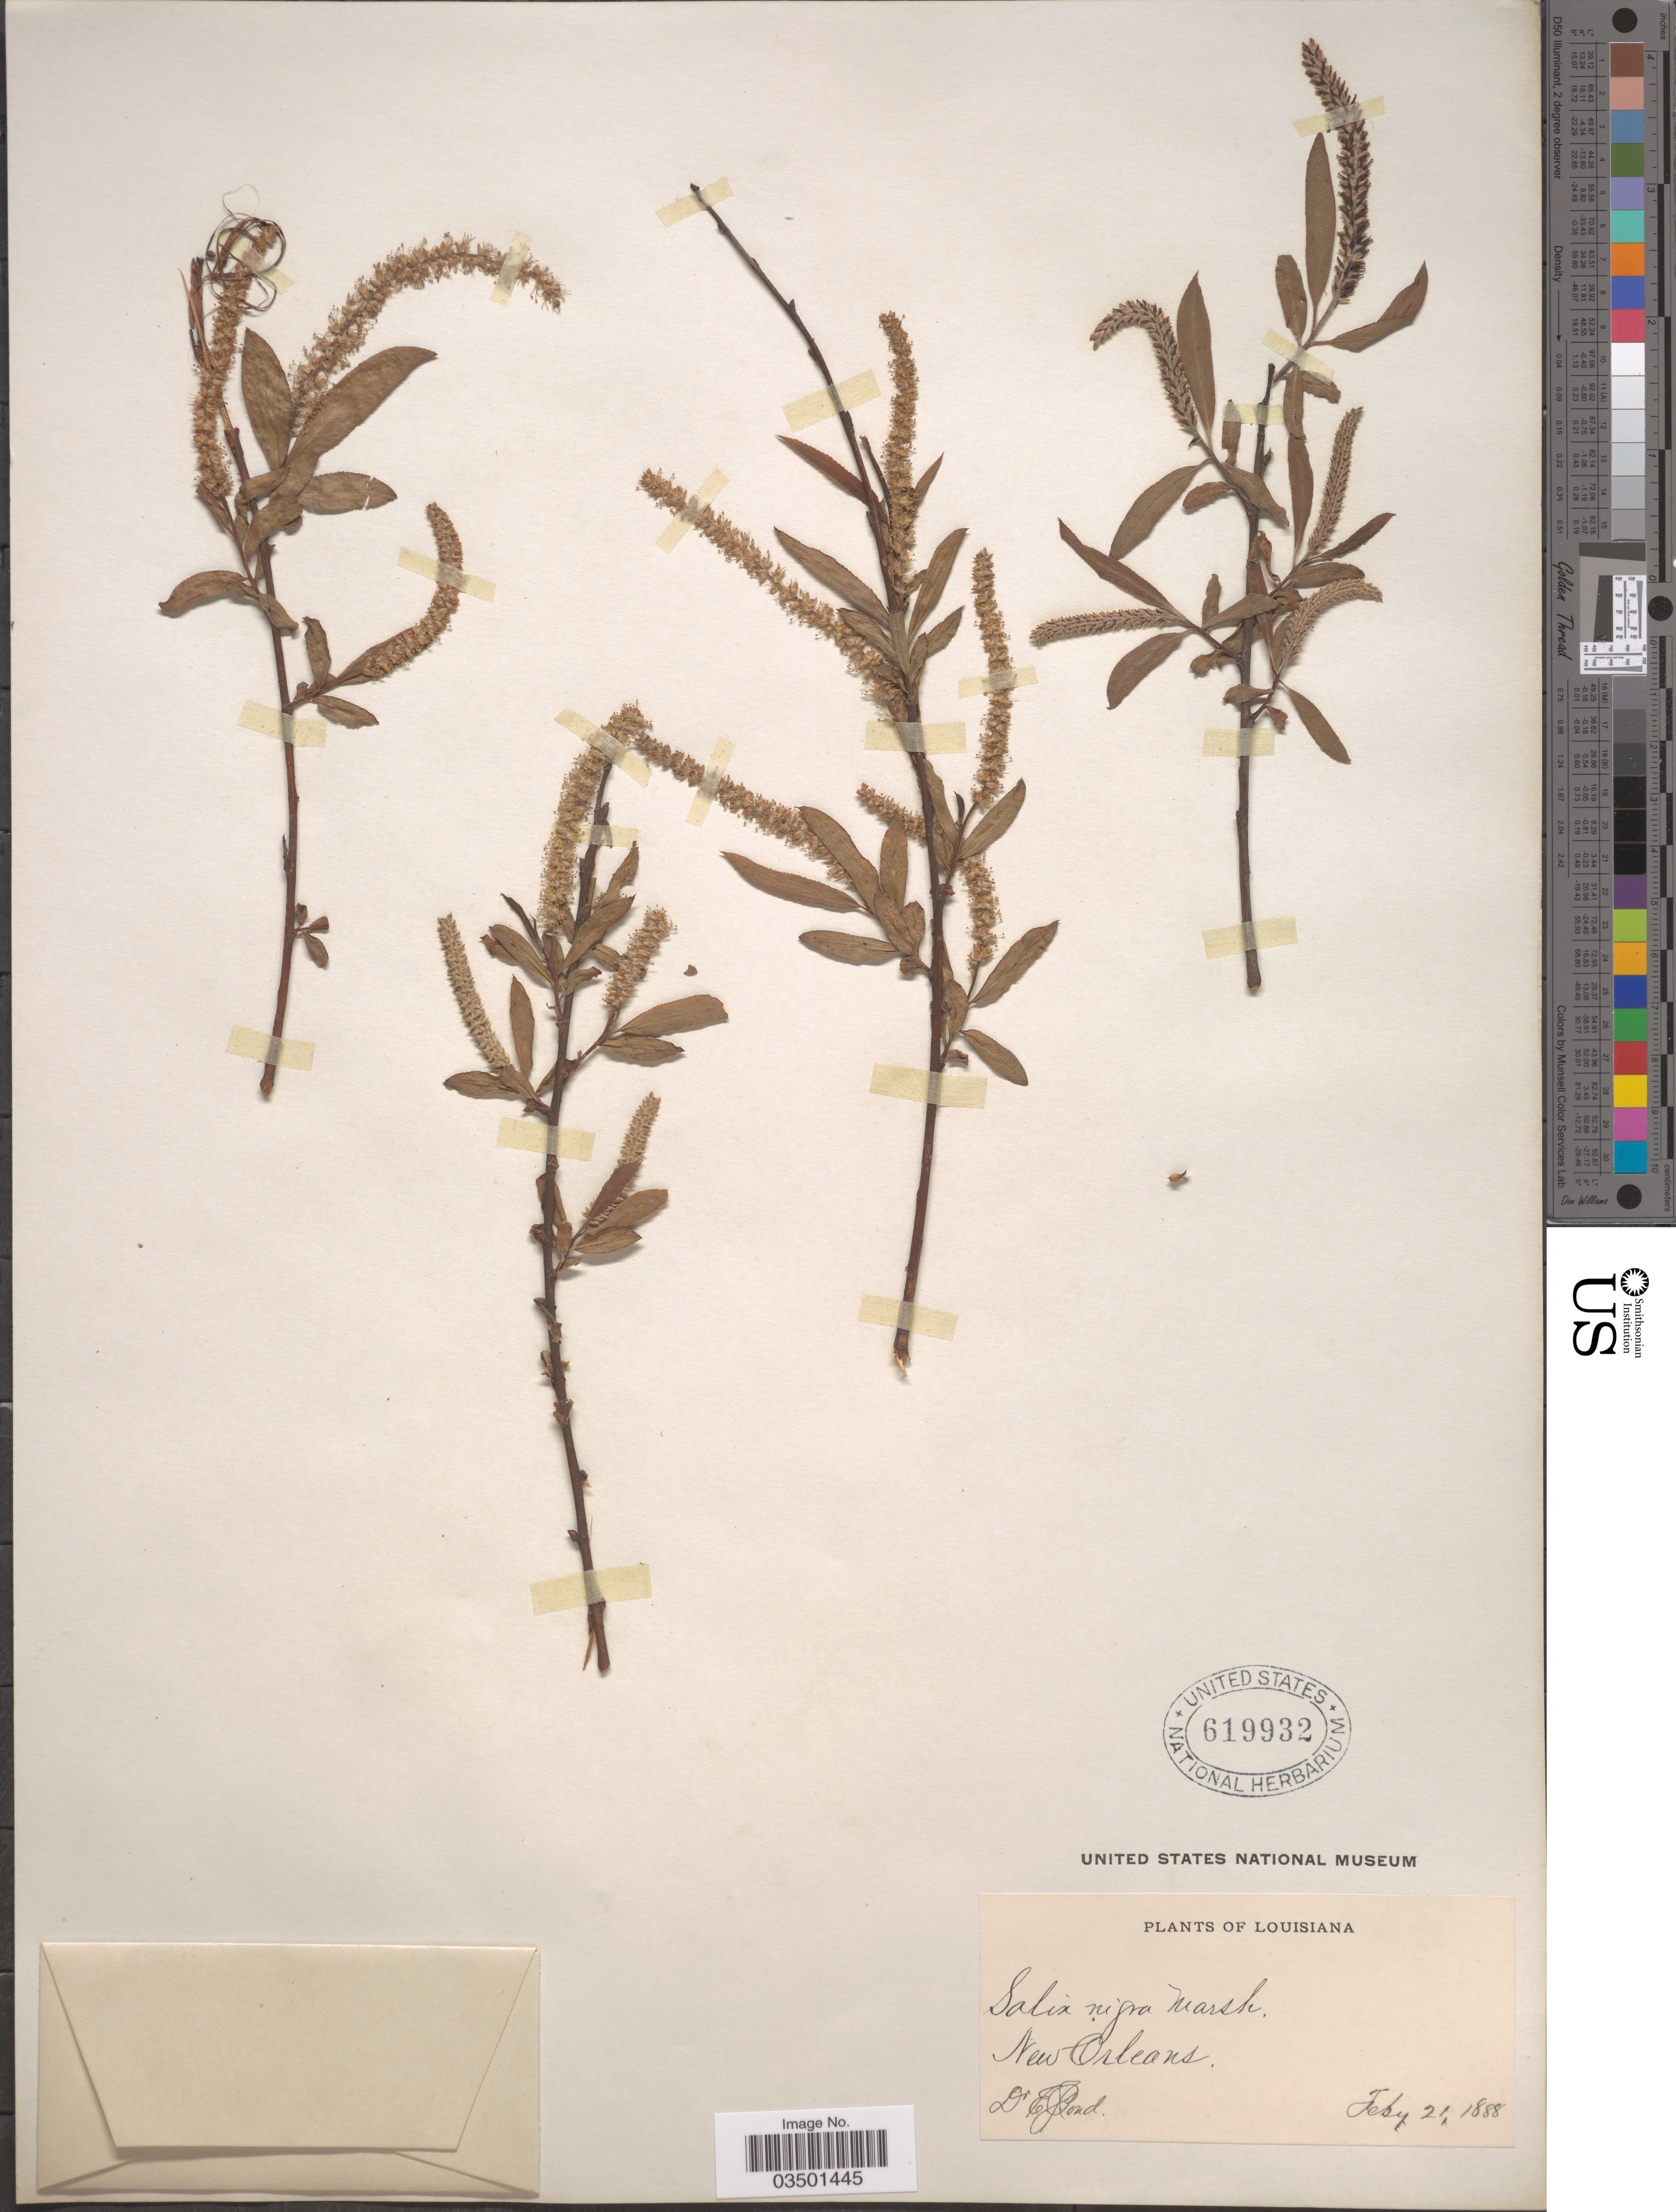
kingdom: Plantae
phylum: Tracheophyta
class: Magnoliopsida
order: Malpighiales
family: Salicaceae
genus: Salix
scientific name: Salix nigra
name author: Marshall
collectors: E. Pond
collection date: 1888-02-21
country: United States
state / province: Louisiana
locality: New Orleans.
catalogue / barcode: US 619932